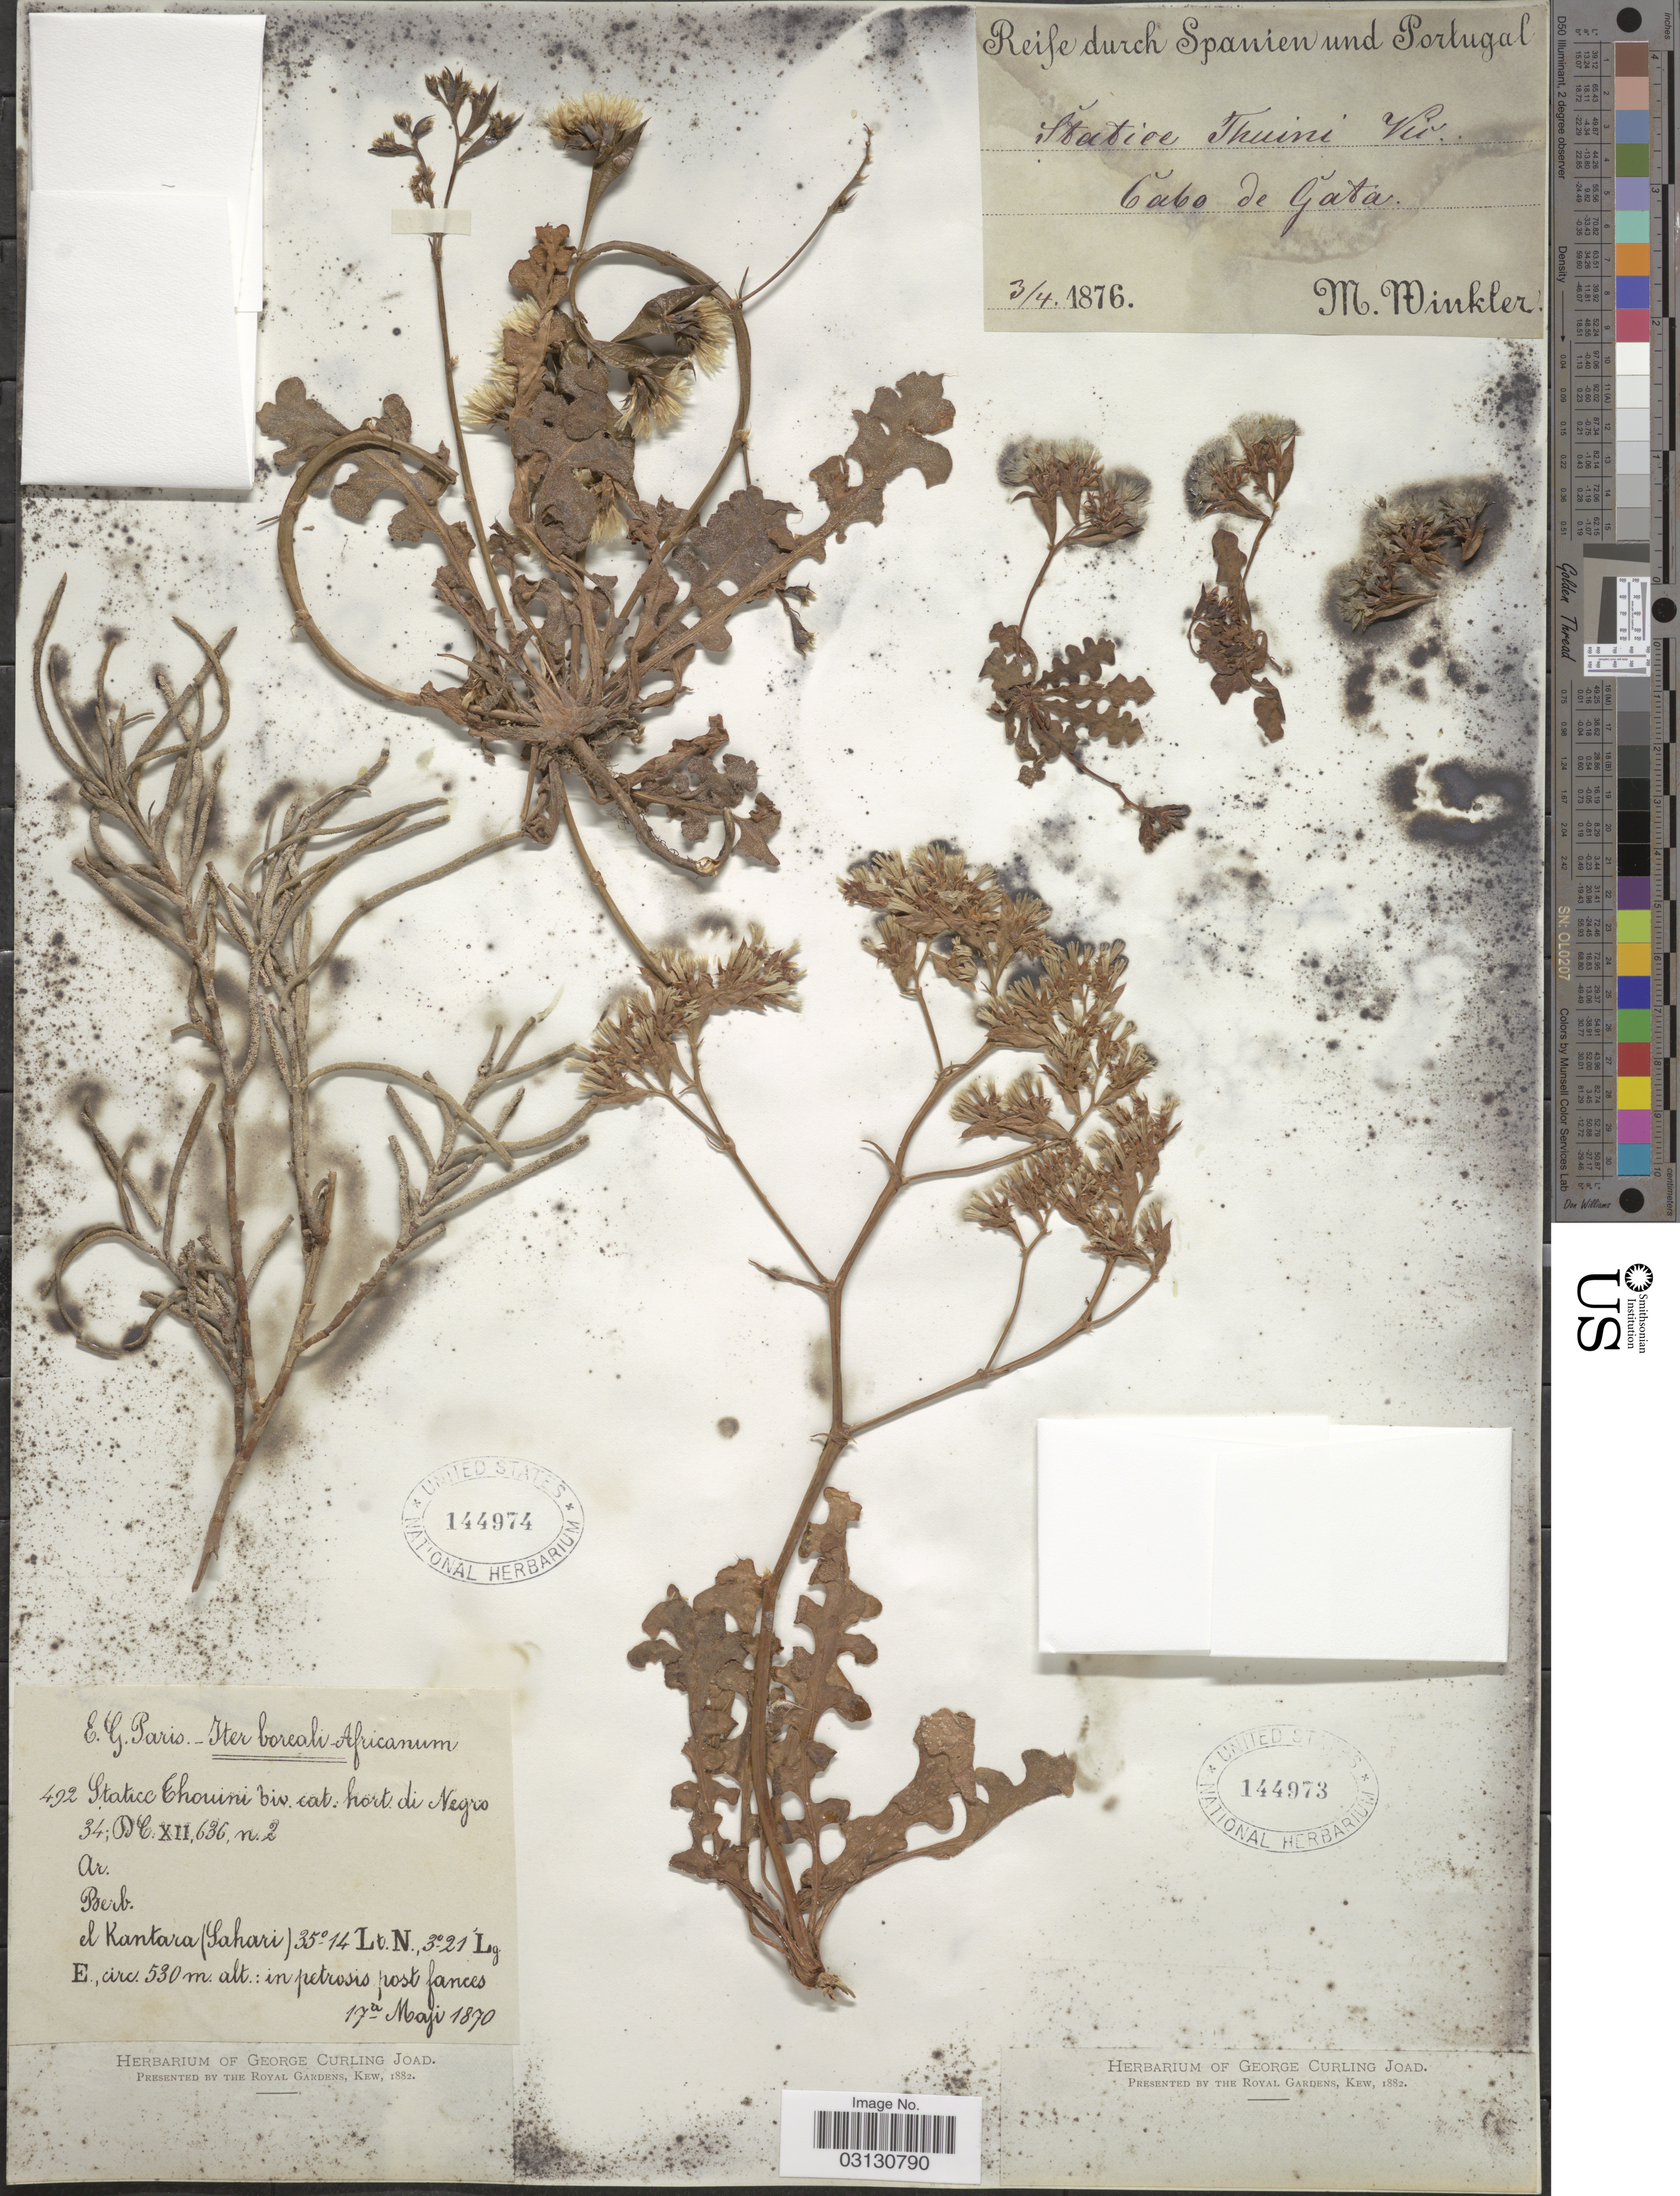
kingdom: Plantae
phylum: Tracheophyta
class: Magnoliopsida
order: Caryophyllales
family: Plumbaginaceae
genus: Limonium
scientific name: Limonium thouinii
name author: Kuntze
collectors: Paris, E.G.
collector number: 492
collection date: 1870-05-17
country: Algeria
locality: El Kantara (Sahari).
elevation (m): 530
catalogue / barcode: US 144974